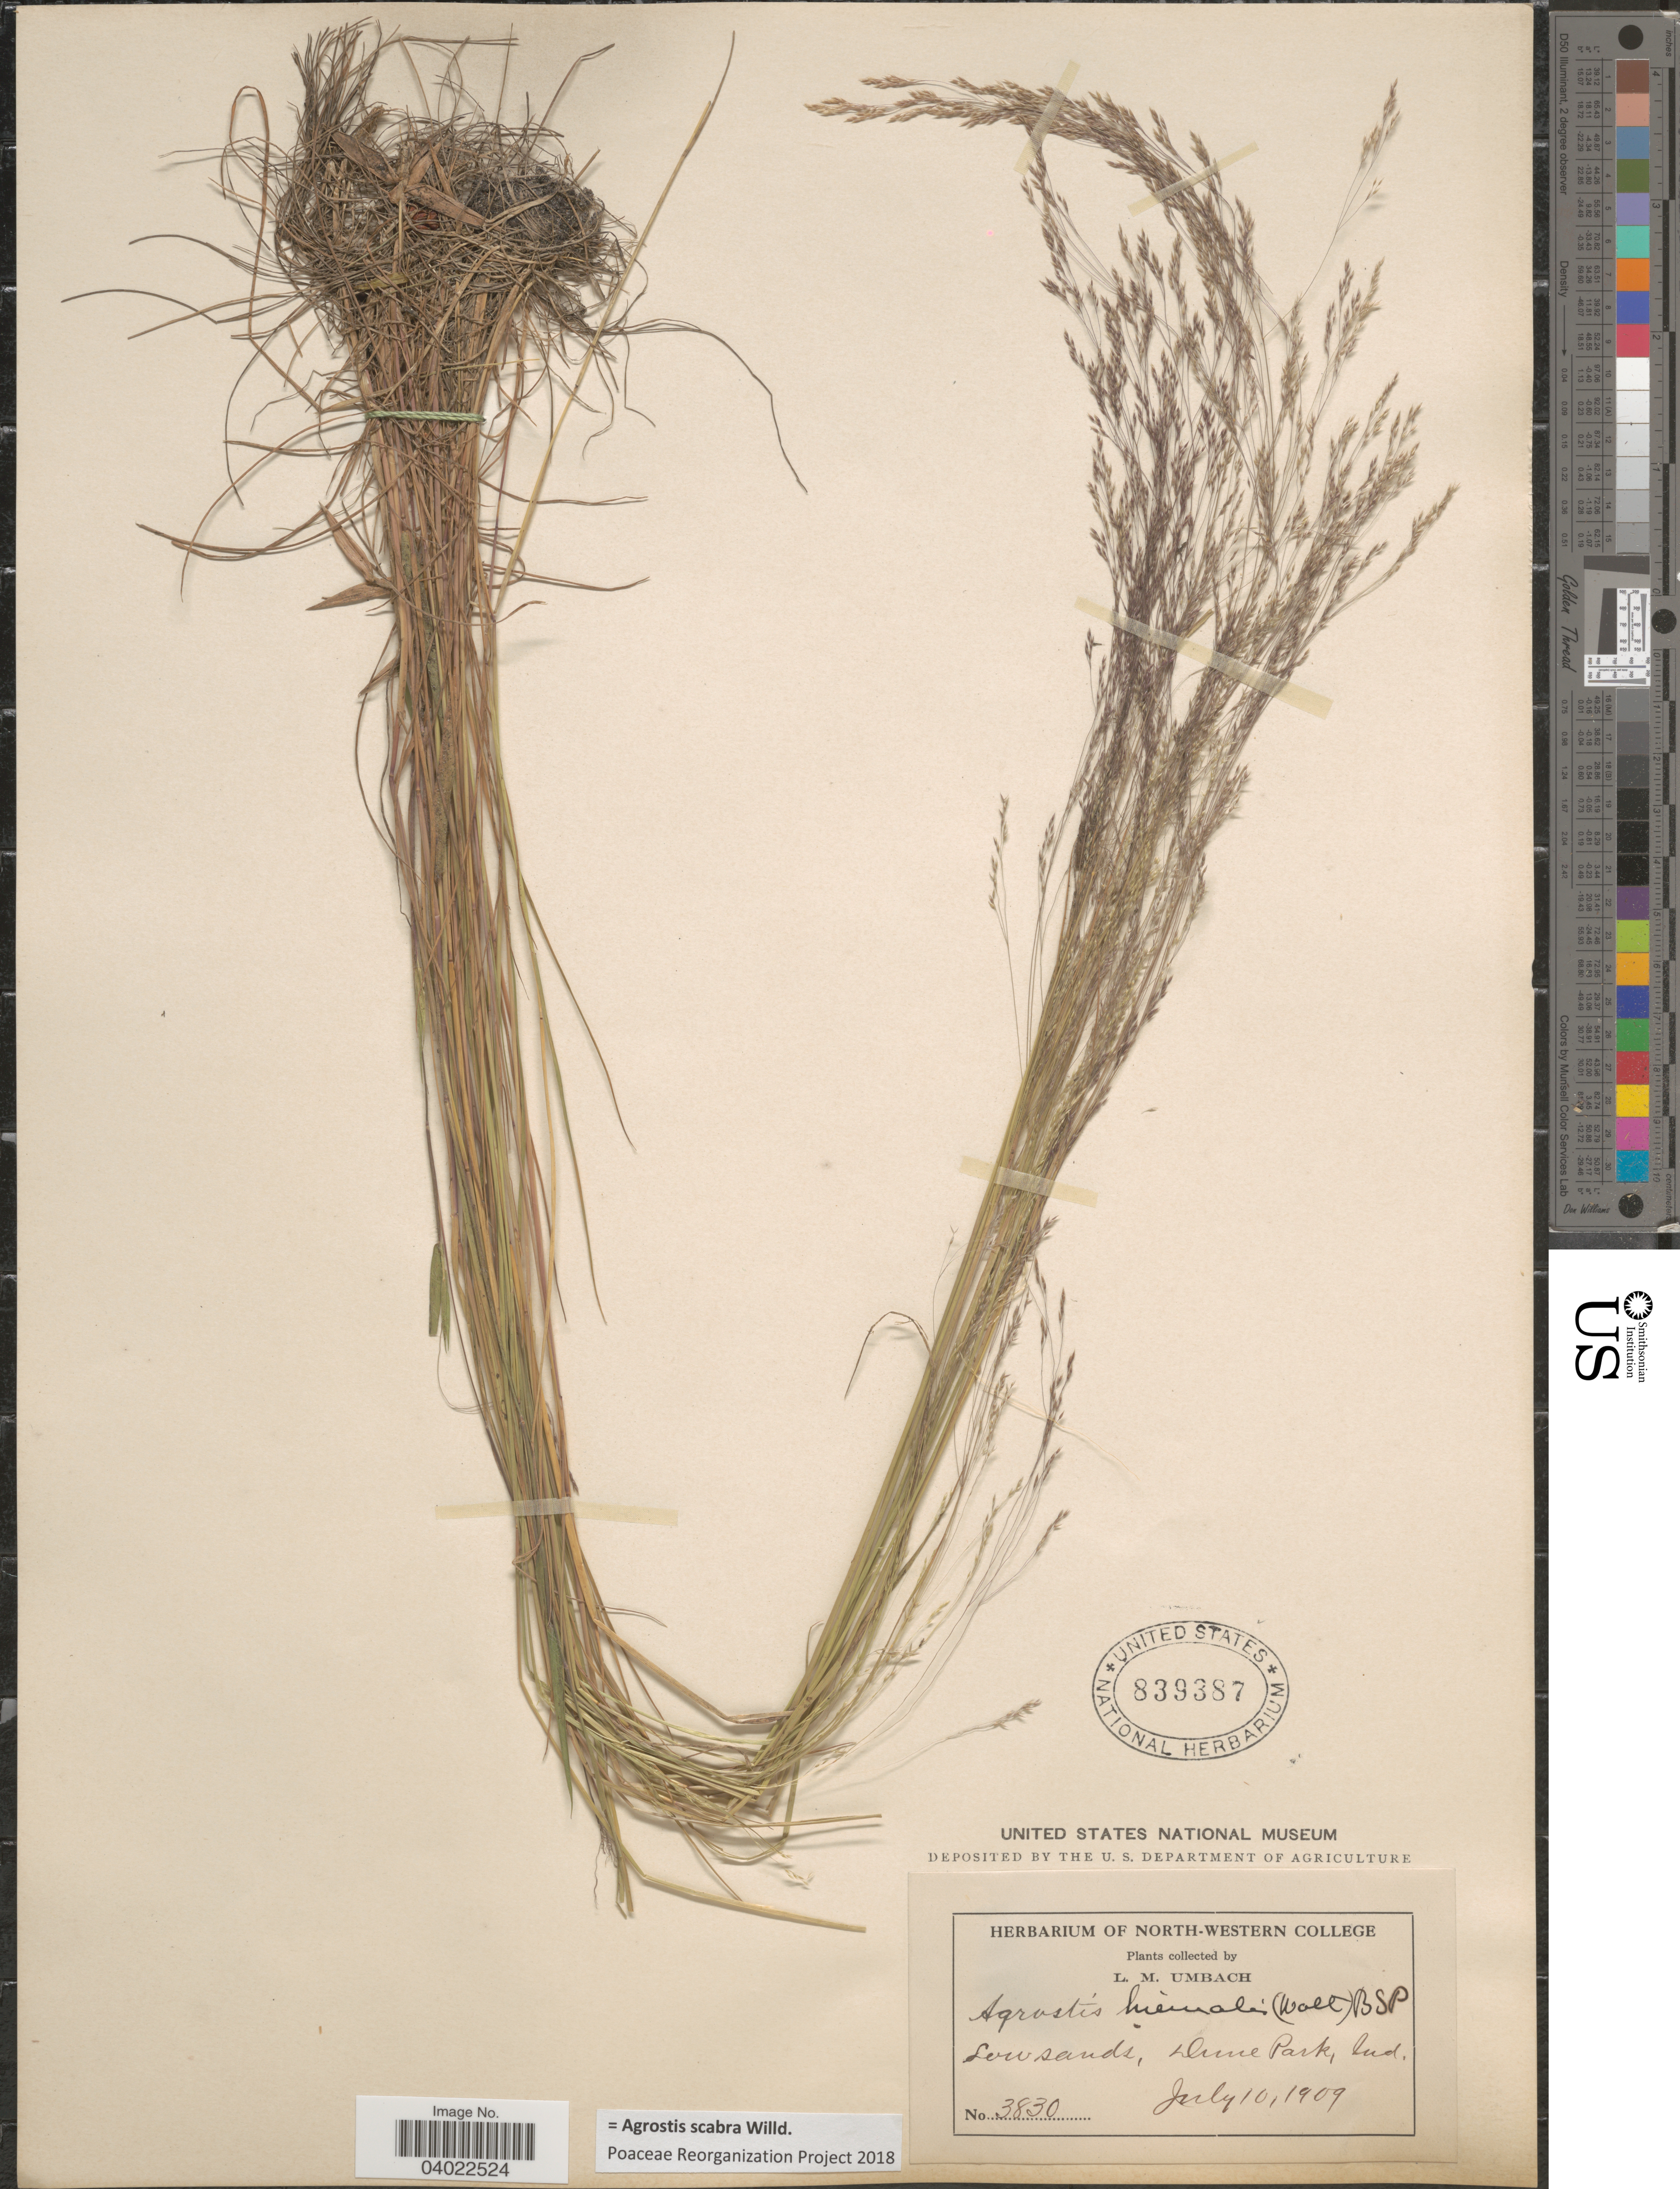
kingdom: Plantae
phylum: Tracheophyta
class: Liliopsida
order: Poales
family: Poaceae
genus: Agrostis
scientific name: Agrostis scabra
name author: Willd.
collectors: L. M. Umbach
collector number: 3830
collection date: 1909-07-10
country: United States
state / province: Indiana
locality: Dune Park.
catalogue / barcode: US 839387